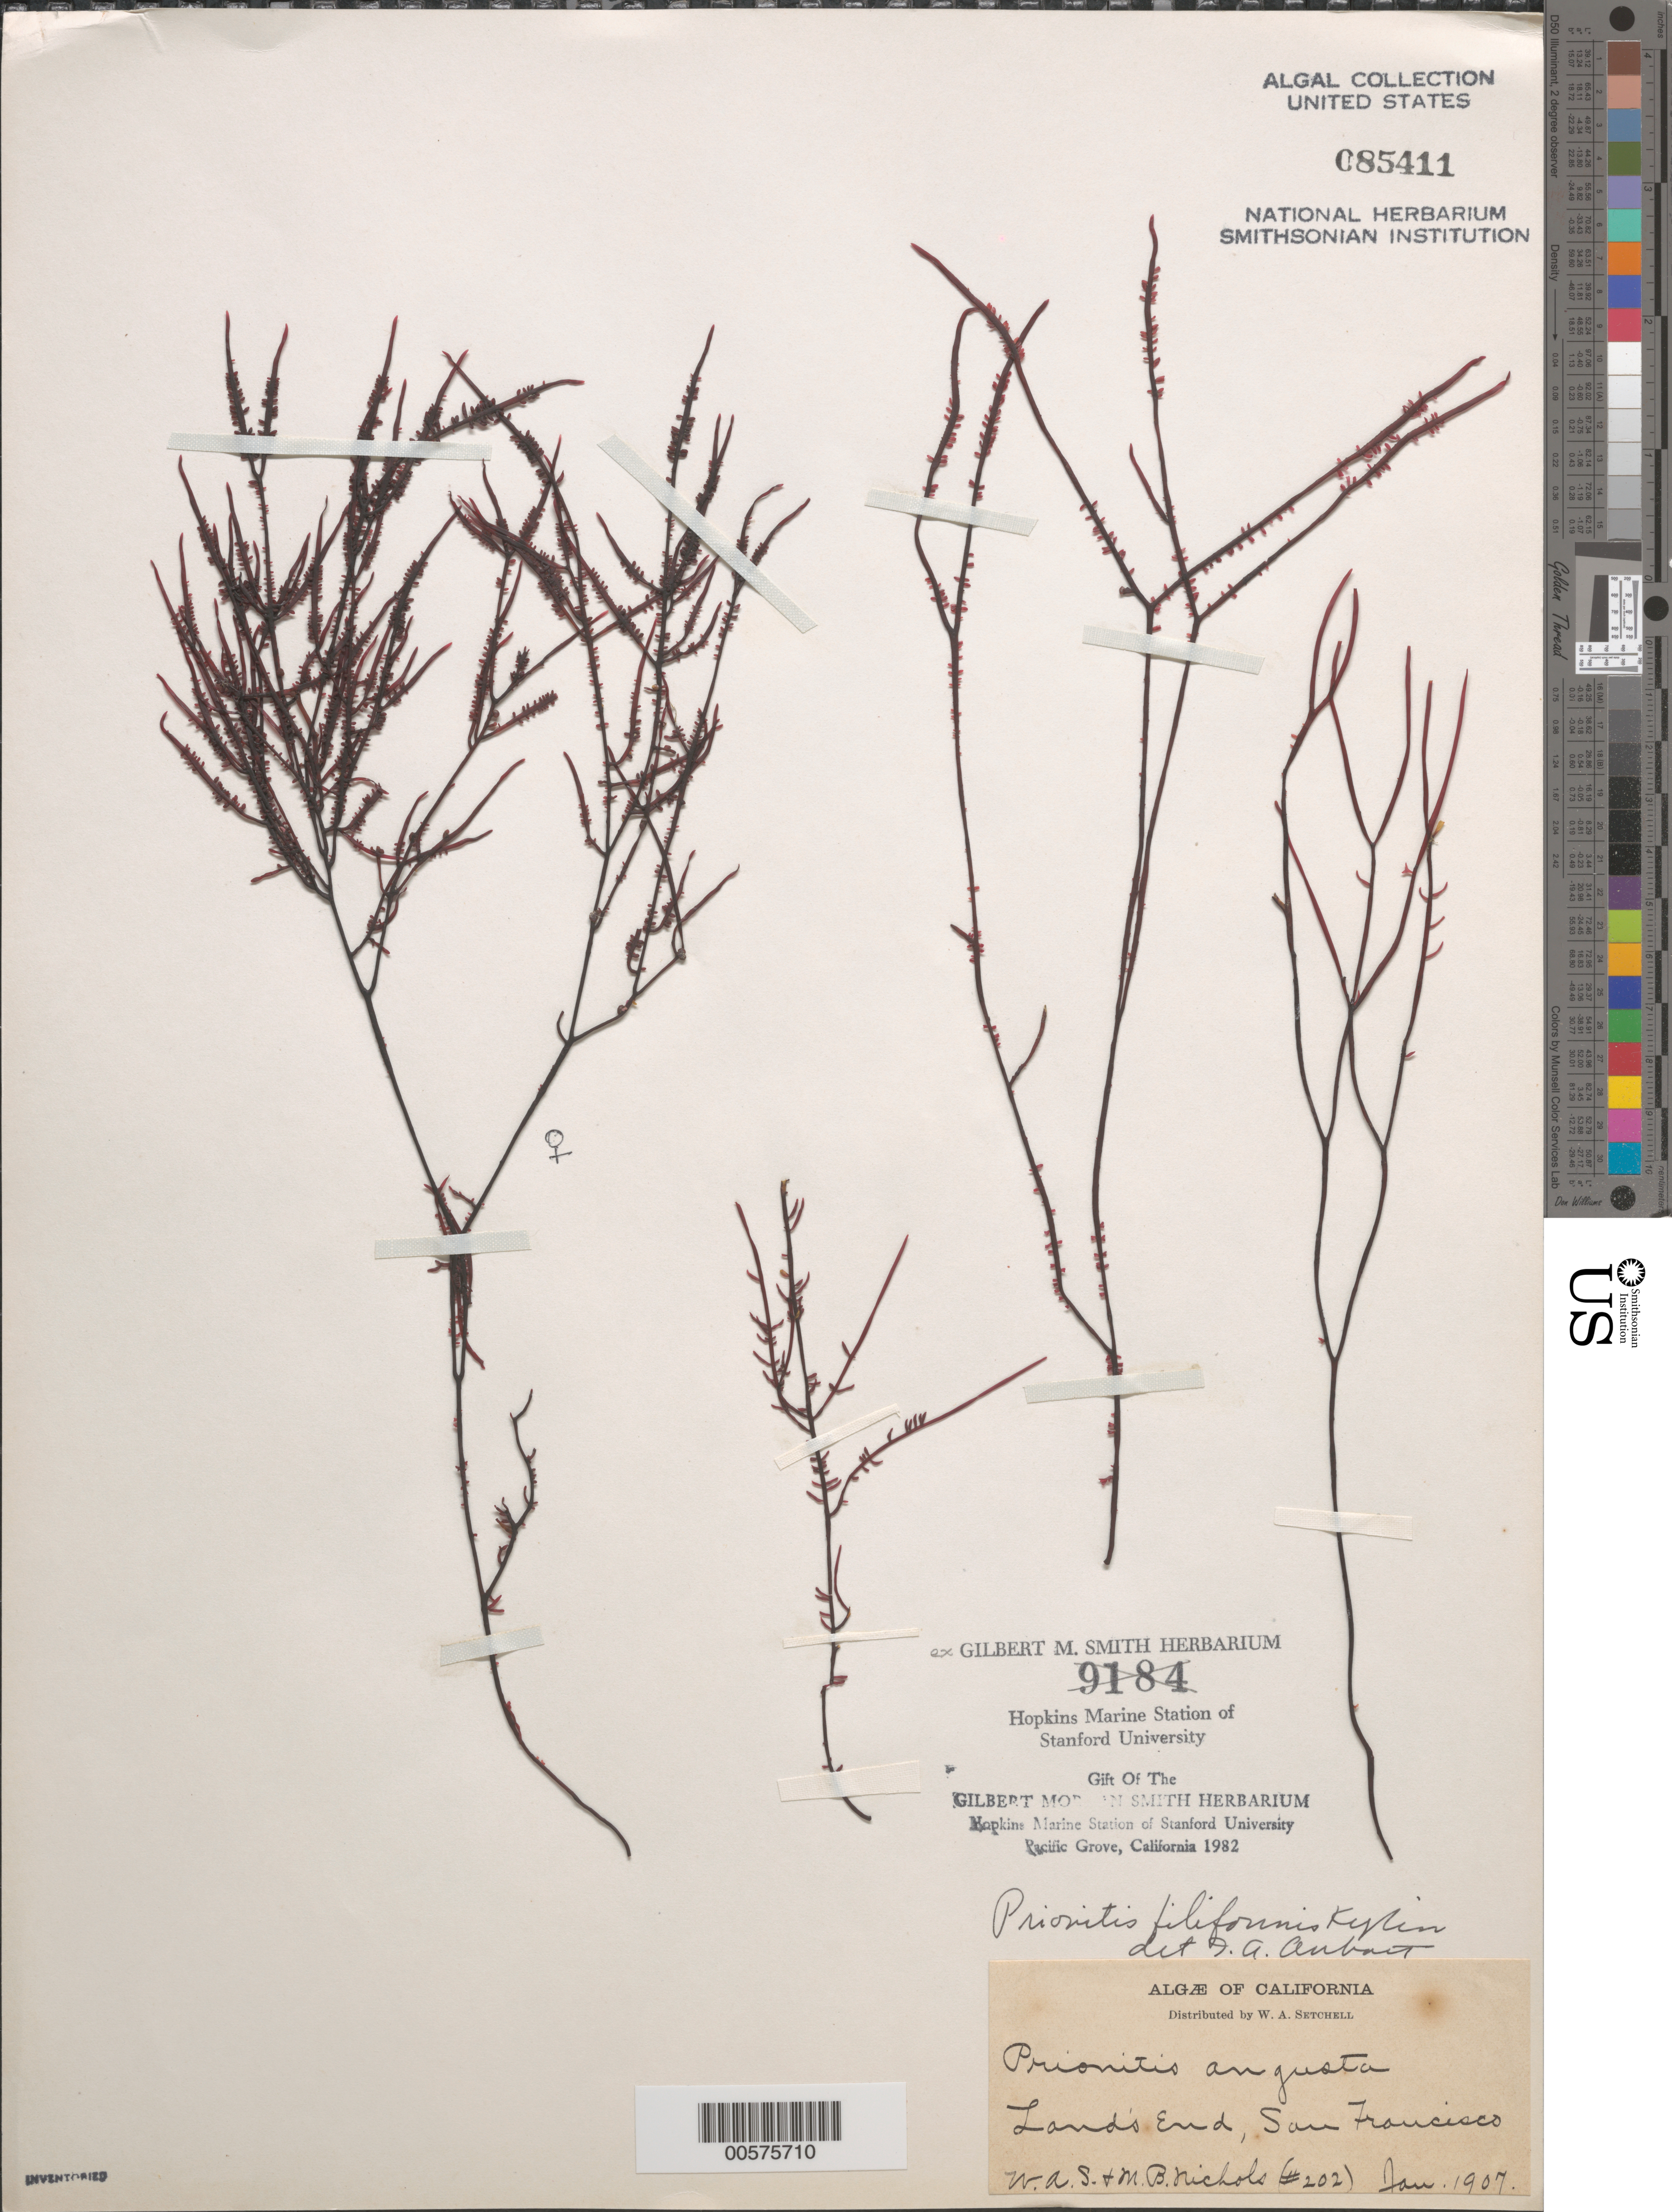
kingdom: Plantae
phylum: Rhodophyta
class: Florideophyceae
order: Halymeniales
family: Halymeniaceae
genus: Prionitis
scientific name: Prionitis filiformis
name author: Kylin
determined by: Abbott, Isabella A.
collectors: W. Setchell & M. Nichols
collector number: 202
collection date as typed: Jan 1907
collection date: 1907-01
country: United States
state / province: California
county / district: San Francisco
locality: San Francisco, Lands End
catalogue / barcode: US 85411